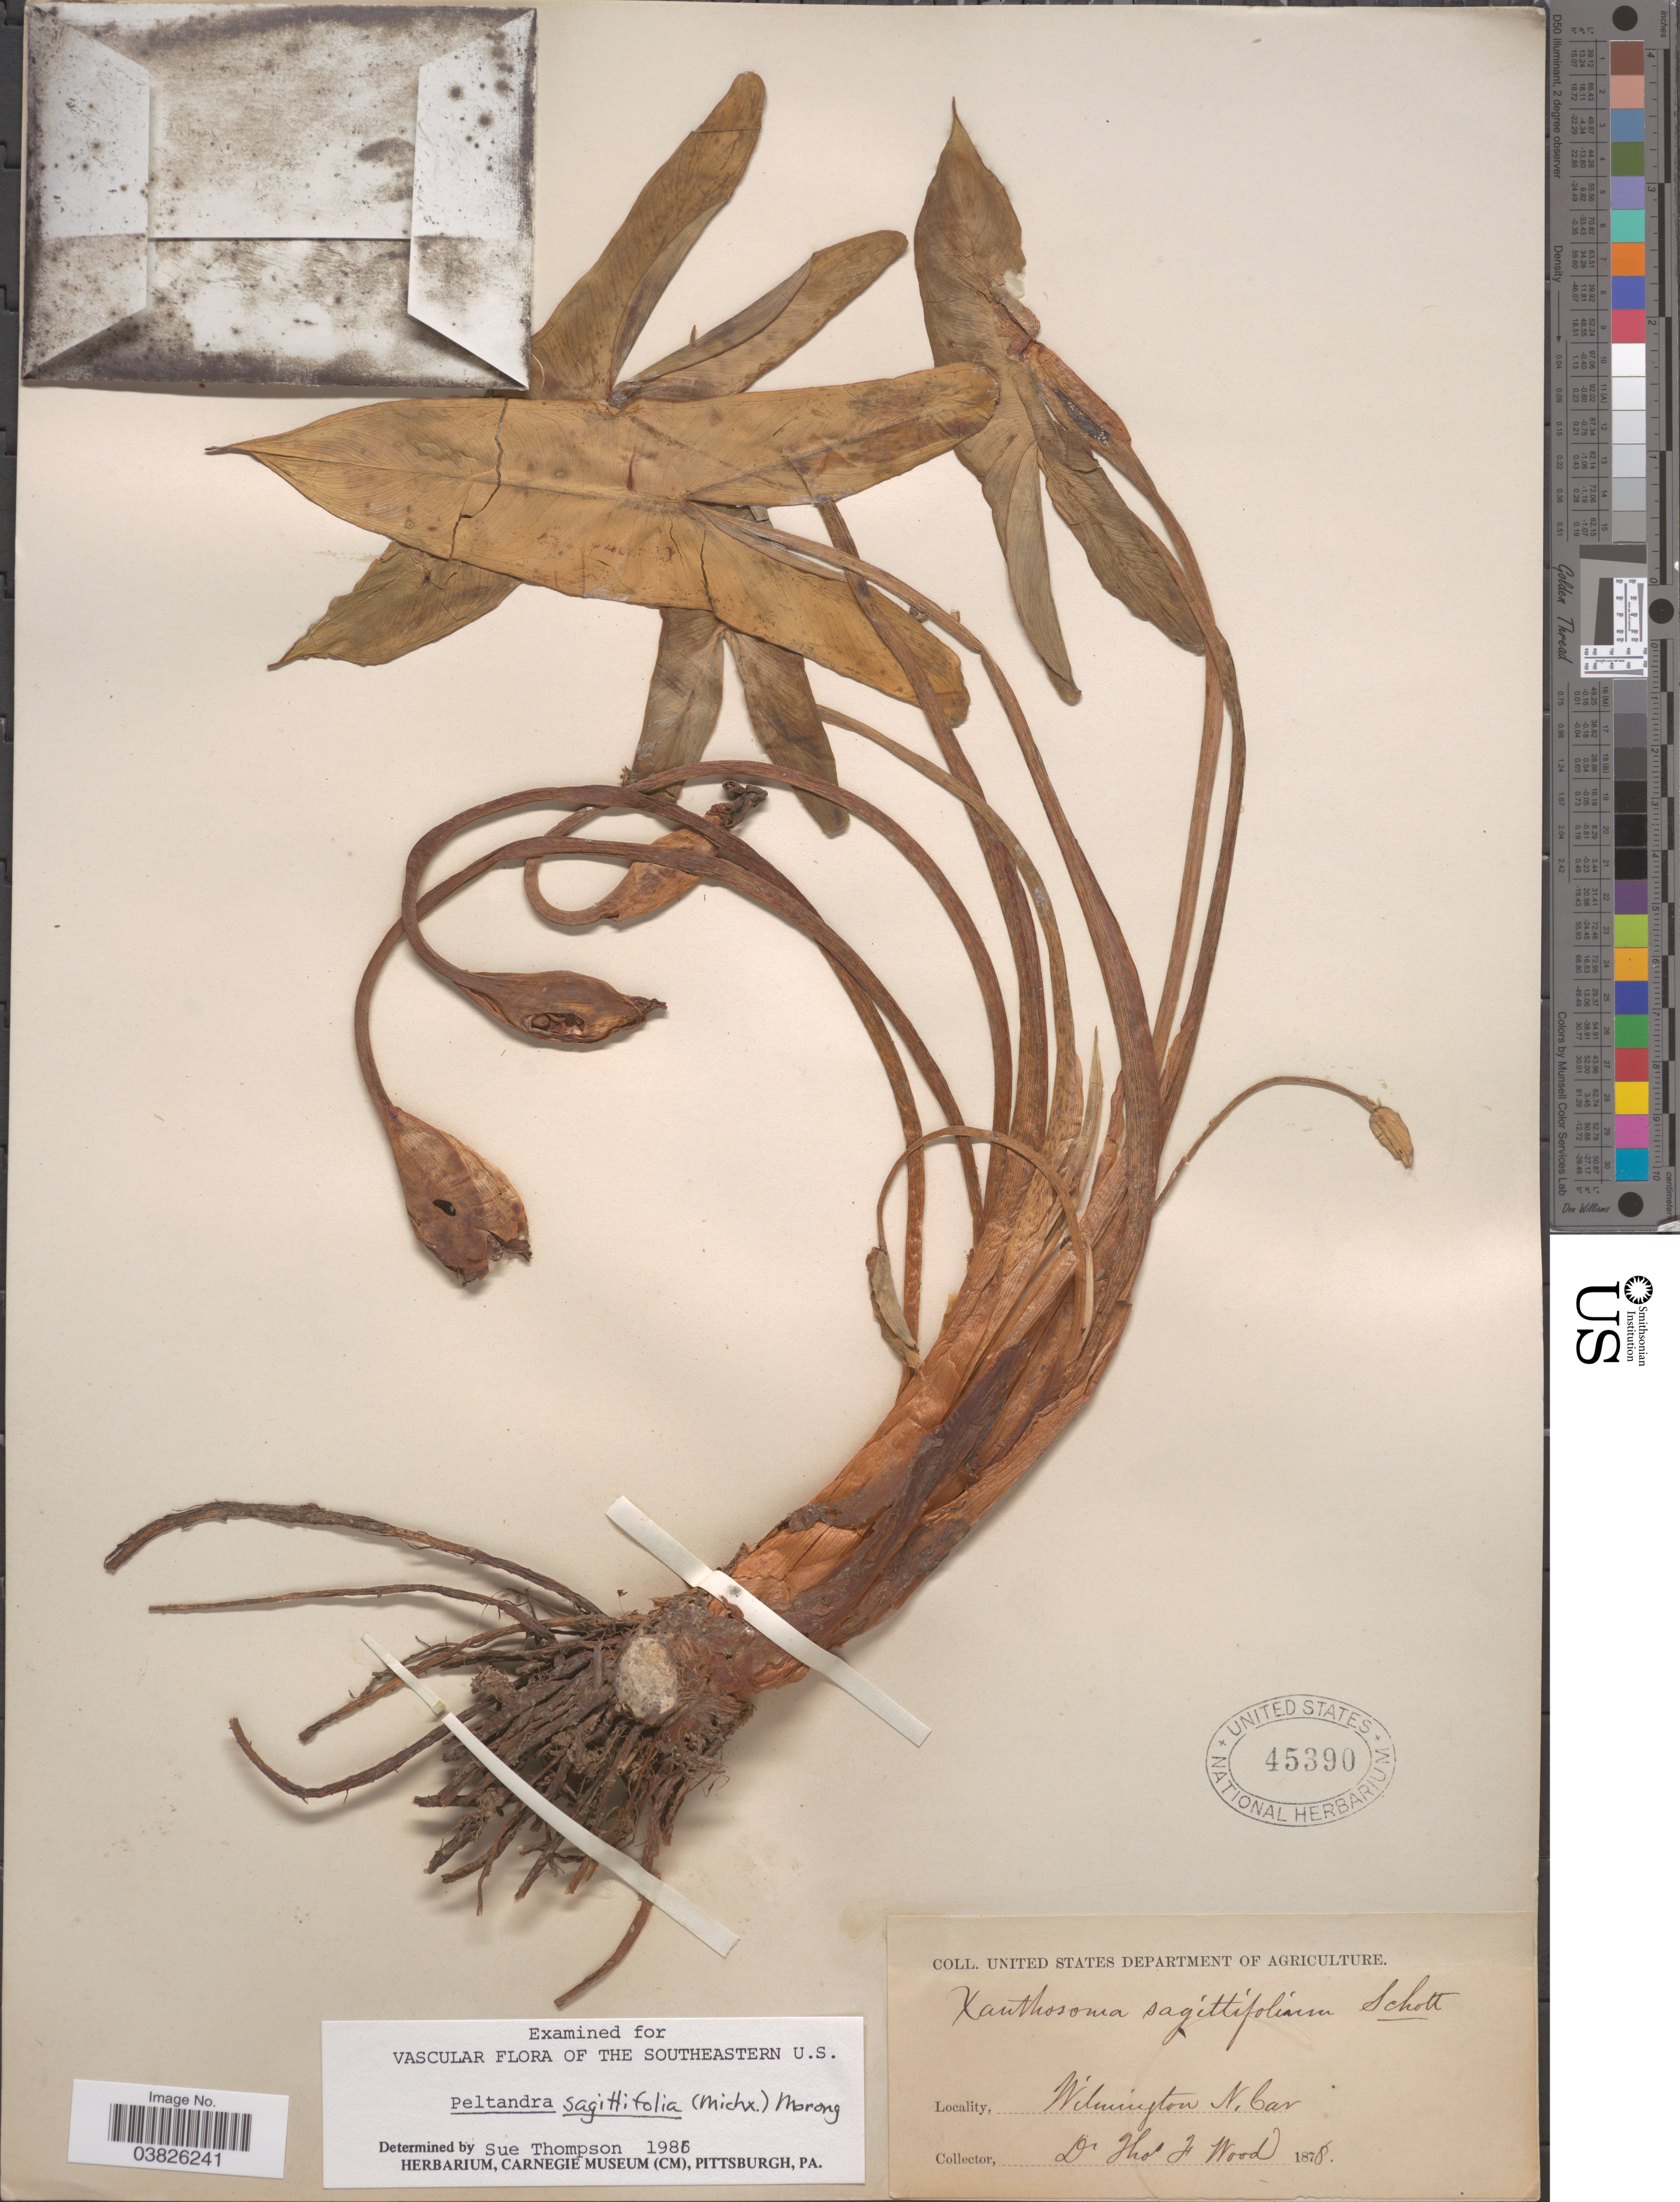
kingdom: Plantae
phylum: Tracheophyta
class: Liliopsida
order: Alismatales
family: Araceae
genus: Peltandra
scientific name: Peltandra sagittifolia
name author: (Michx.) Morong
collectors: T. F. Wood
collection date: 1878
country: United States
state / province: North Carolina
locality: Wilmington.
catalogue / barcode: US 45390